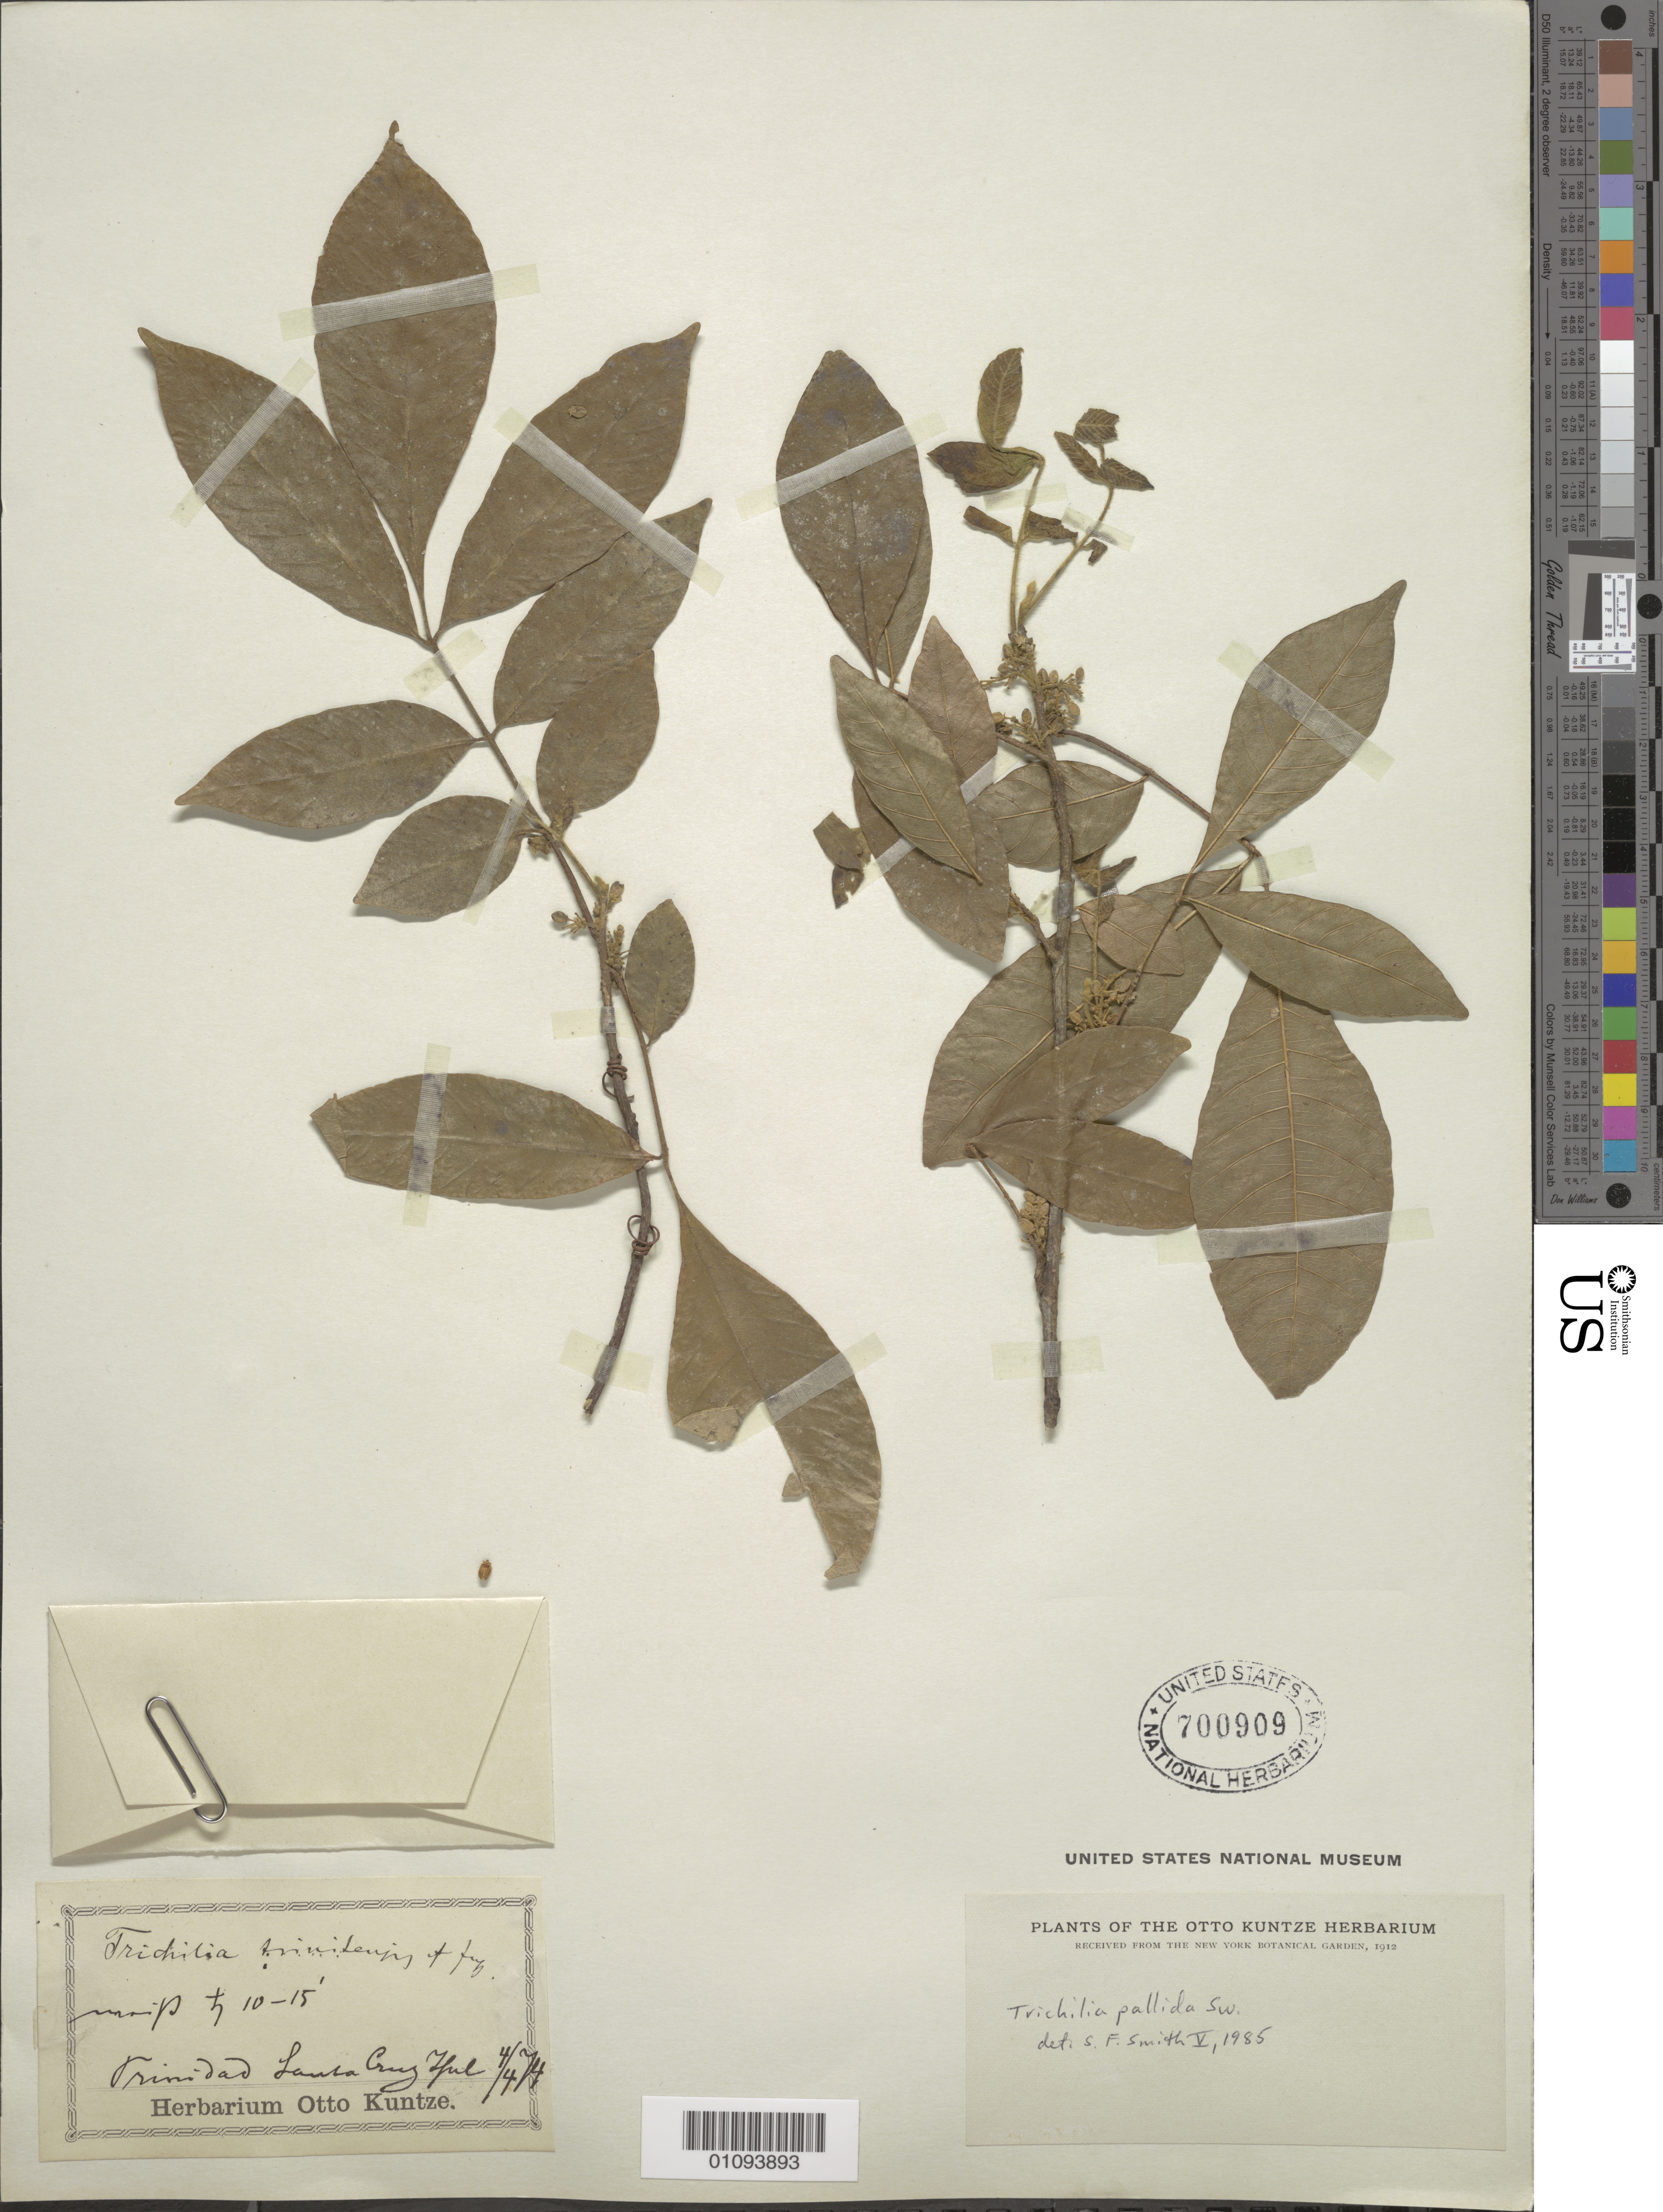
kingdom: Plantae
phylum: Tracheophyta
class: Magnoliopsida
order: Sapindales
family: Meliaceae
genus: Trichilia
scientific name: Trichilia pallida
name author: Sw.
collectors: C.E.O. Kuntze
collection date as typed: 04 Apr 1874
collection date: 1874-04-04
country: Trinidad and Tobago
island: Trinidad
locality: Santa Cruz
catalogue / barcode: US 700909